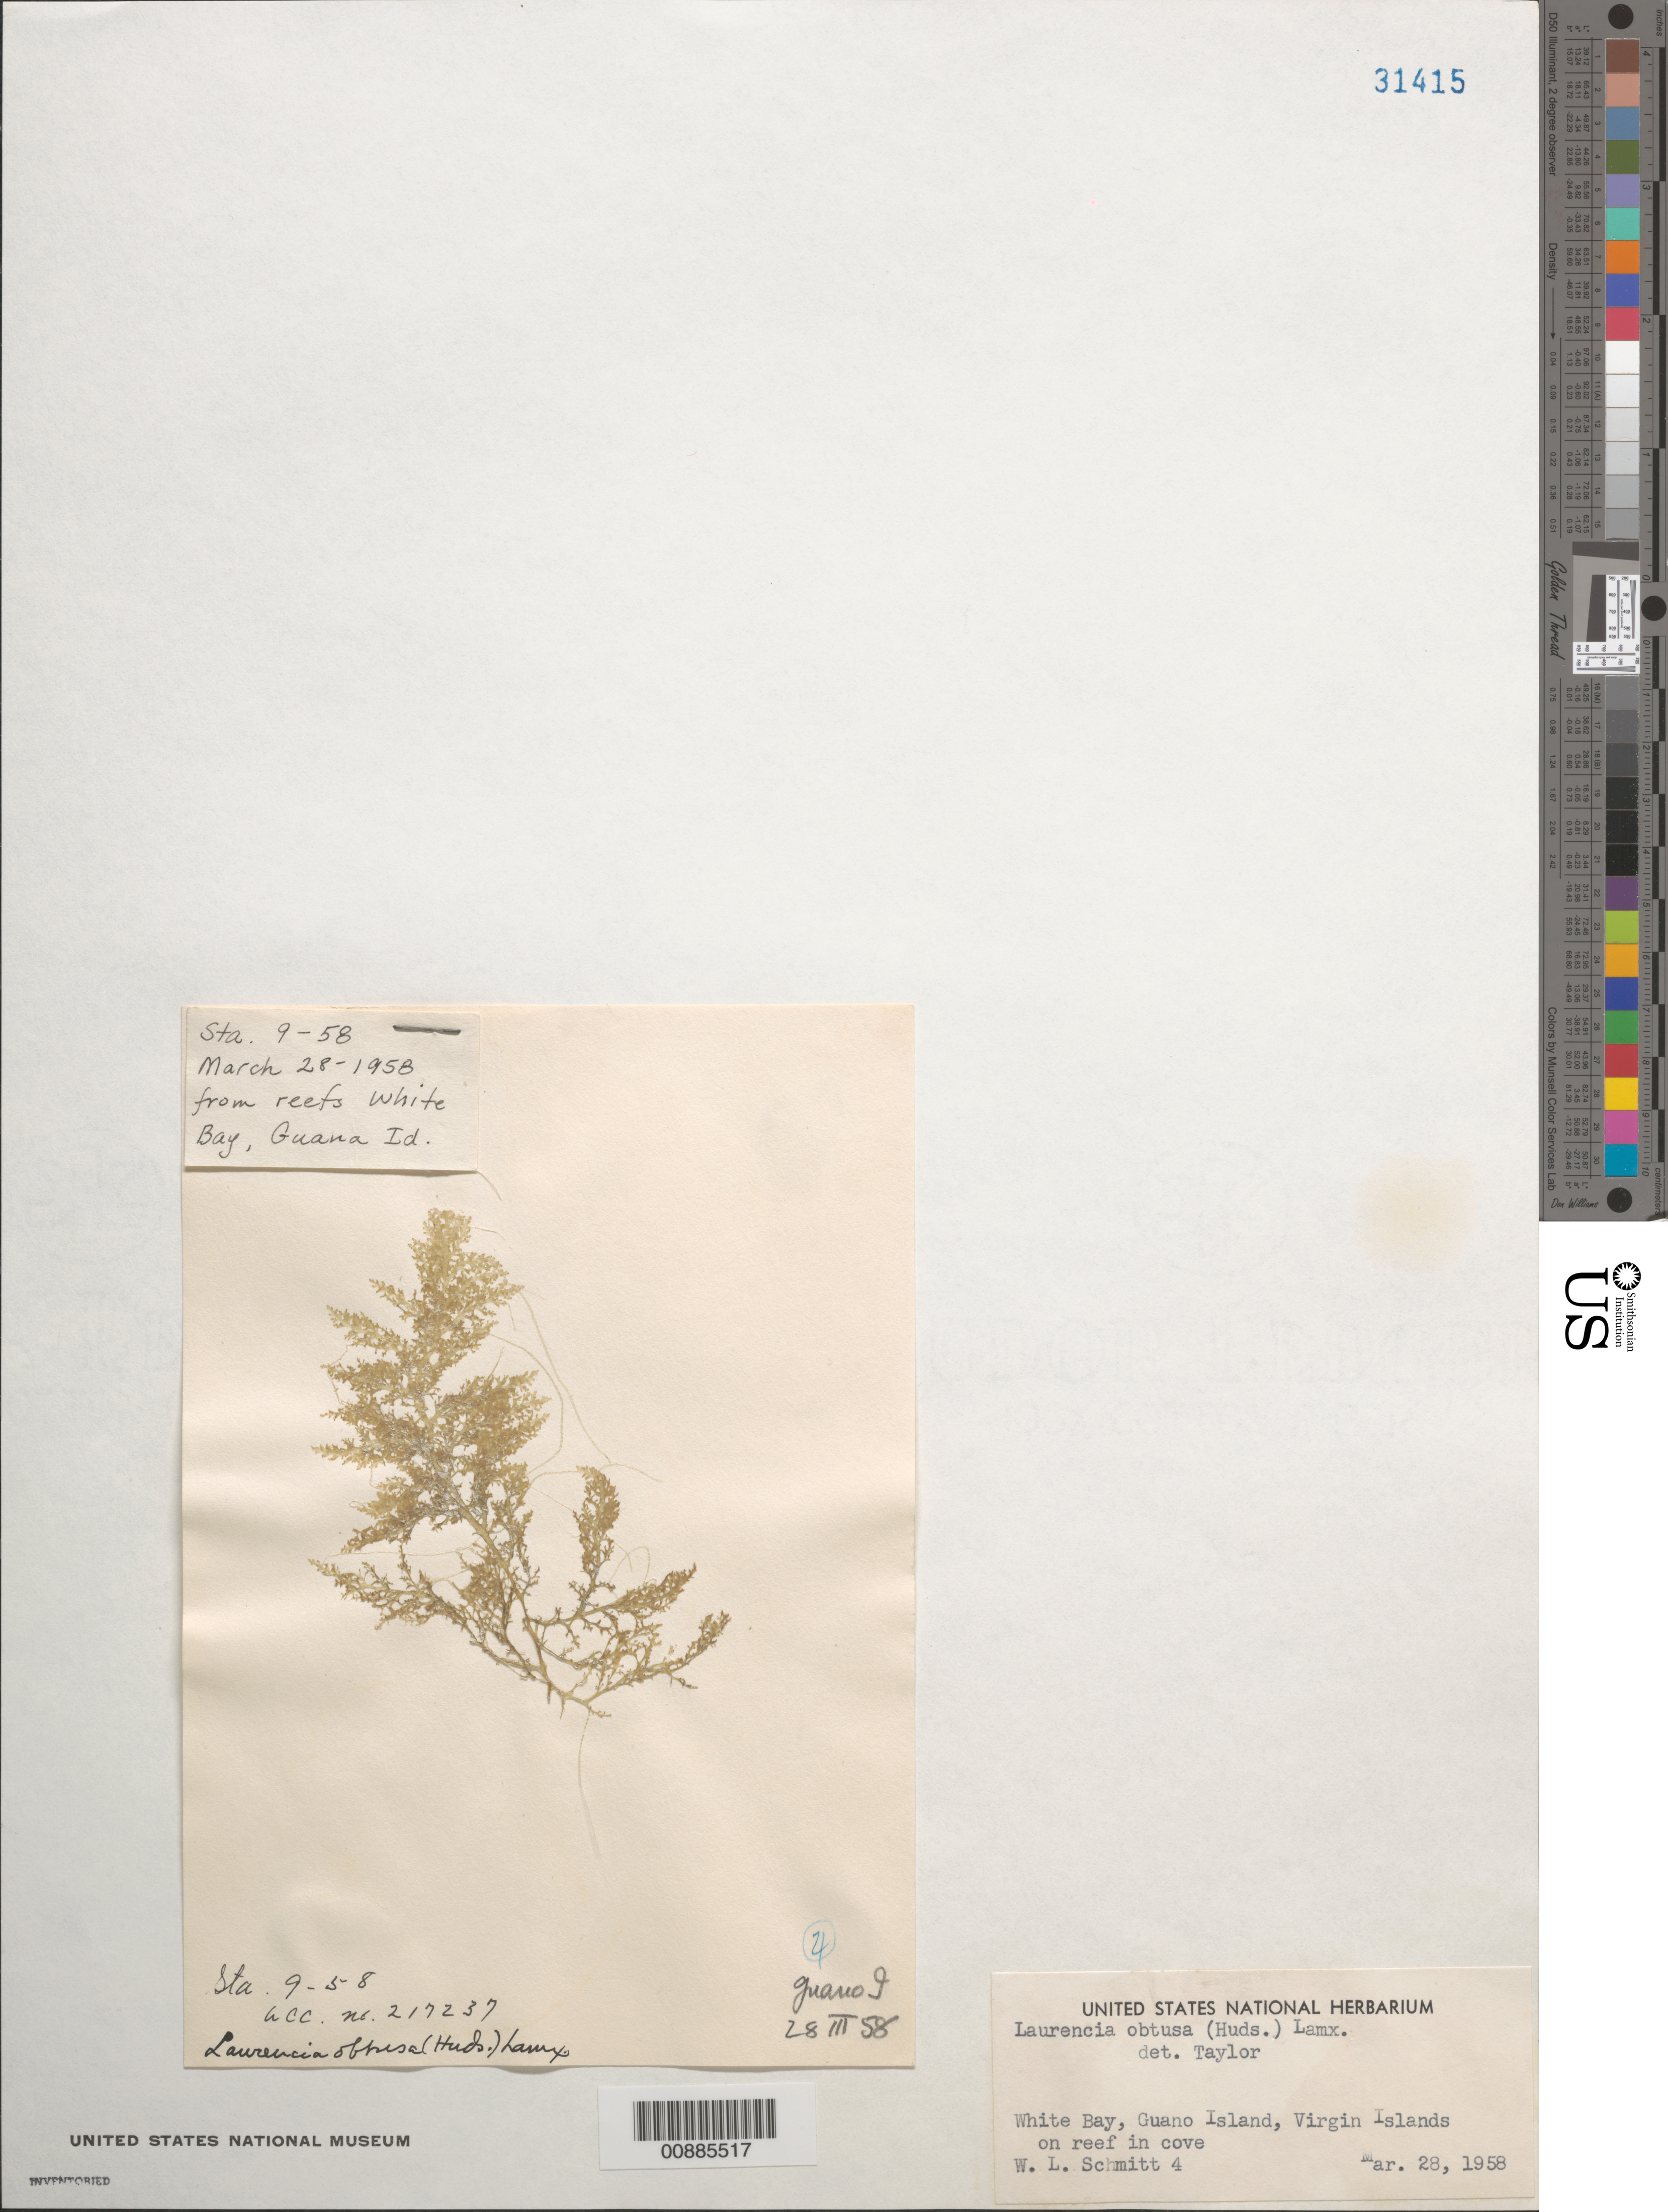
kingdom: Plantae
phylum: Rhodophyta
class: Florideophyceae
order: Ceramiales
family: Rhodomelaceae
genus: Laurencia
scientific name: Laurencia obtusa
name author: (Huds.) J.V.Lamouroux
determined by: Taylor, William R.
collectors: W. L. Schmitt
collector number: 4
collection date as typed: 28 Mar 1958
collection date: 1958-03-28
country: British Virgin Islands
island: Guano Island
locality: White Bay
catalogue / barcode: US 31415